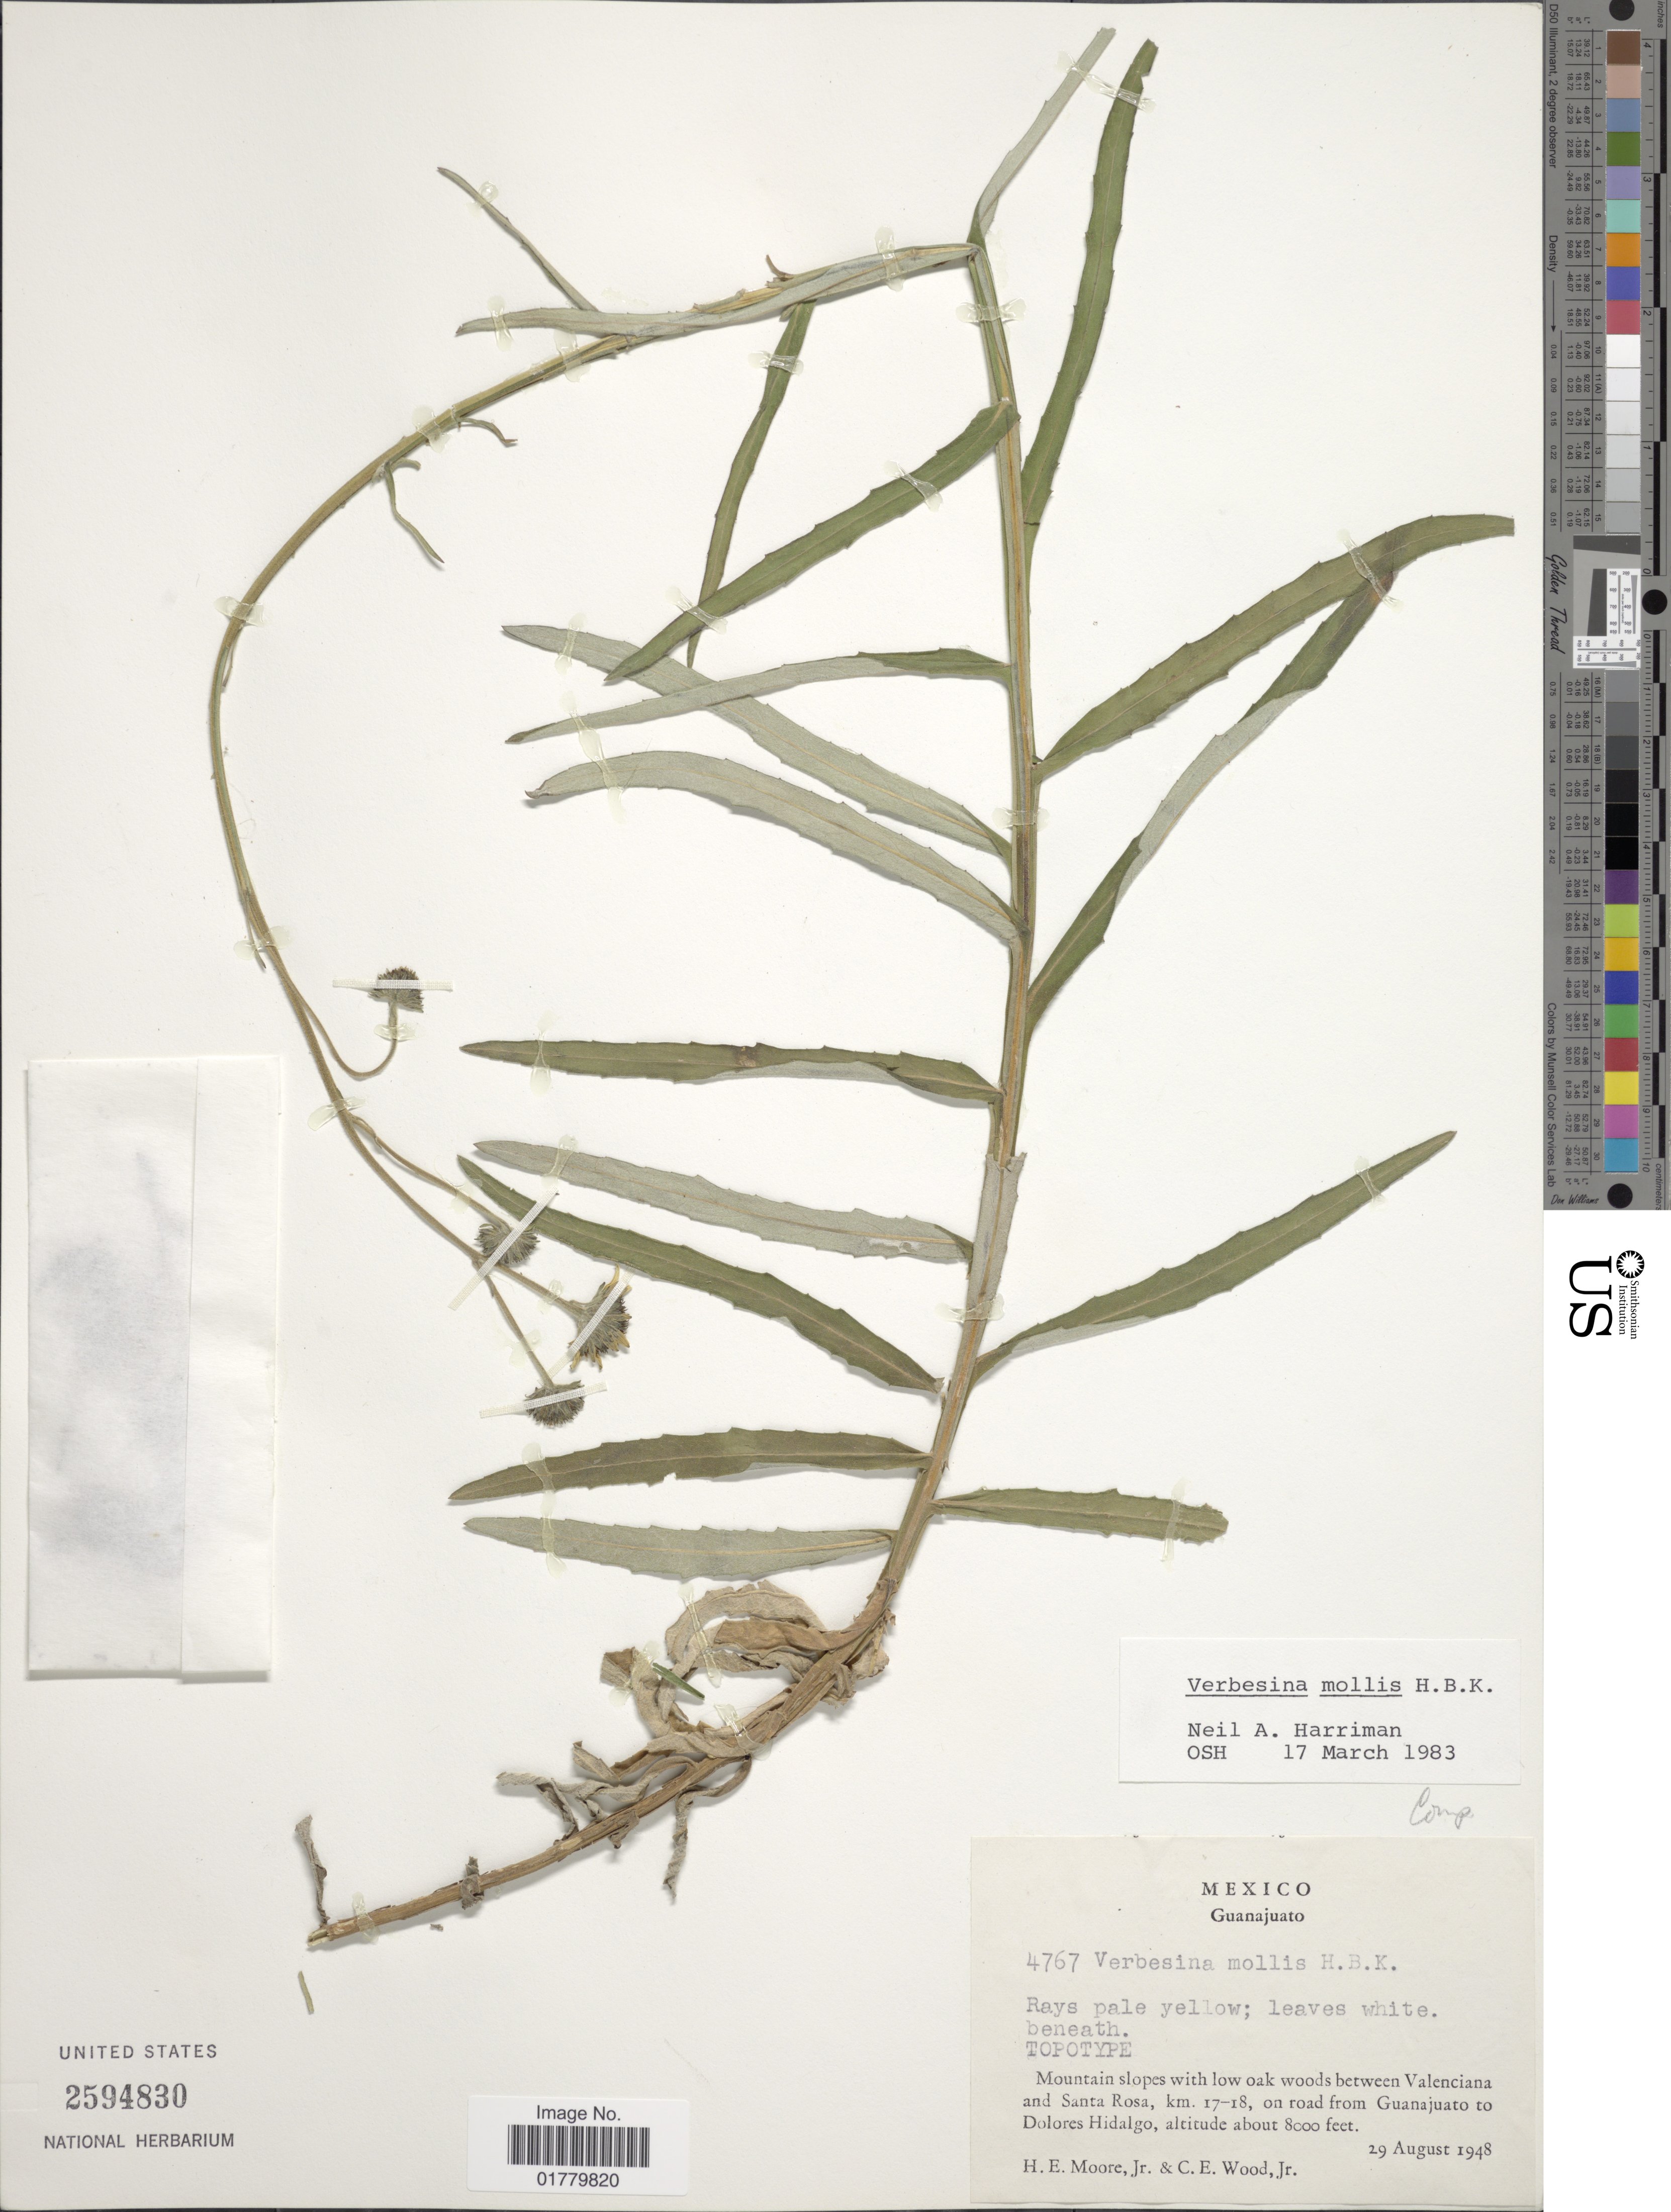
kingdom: Plantae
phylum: Tracheophyta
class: Magnoliopsida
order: Asterales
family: Asteraceae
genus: Verbesina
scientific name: Verbesina mollis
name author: Kunth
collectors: H. Moore & C. Wood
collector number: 4767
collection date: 1948-08-29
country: Mexico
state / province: Guanajuato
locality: Mountain slopes with low oak woods between Valenciana and Santa Rosa, km. 17-18, on road from Guanajuato to Dolores Hidalgo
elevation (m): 2438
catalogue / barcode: US 2594830